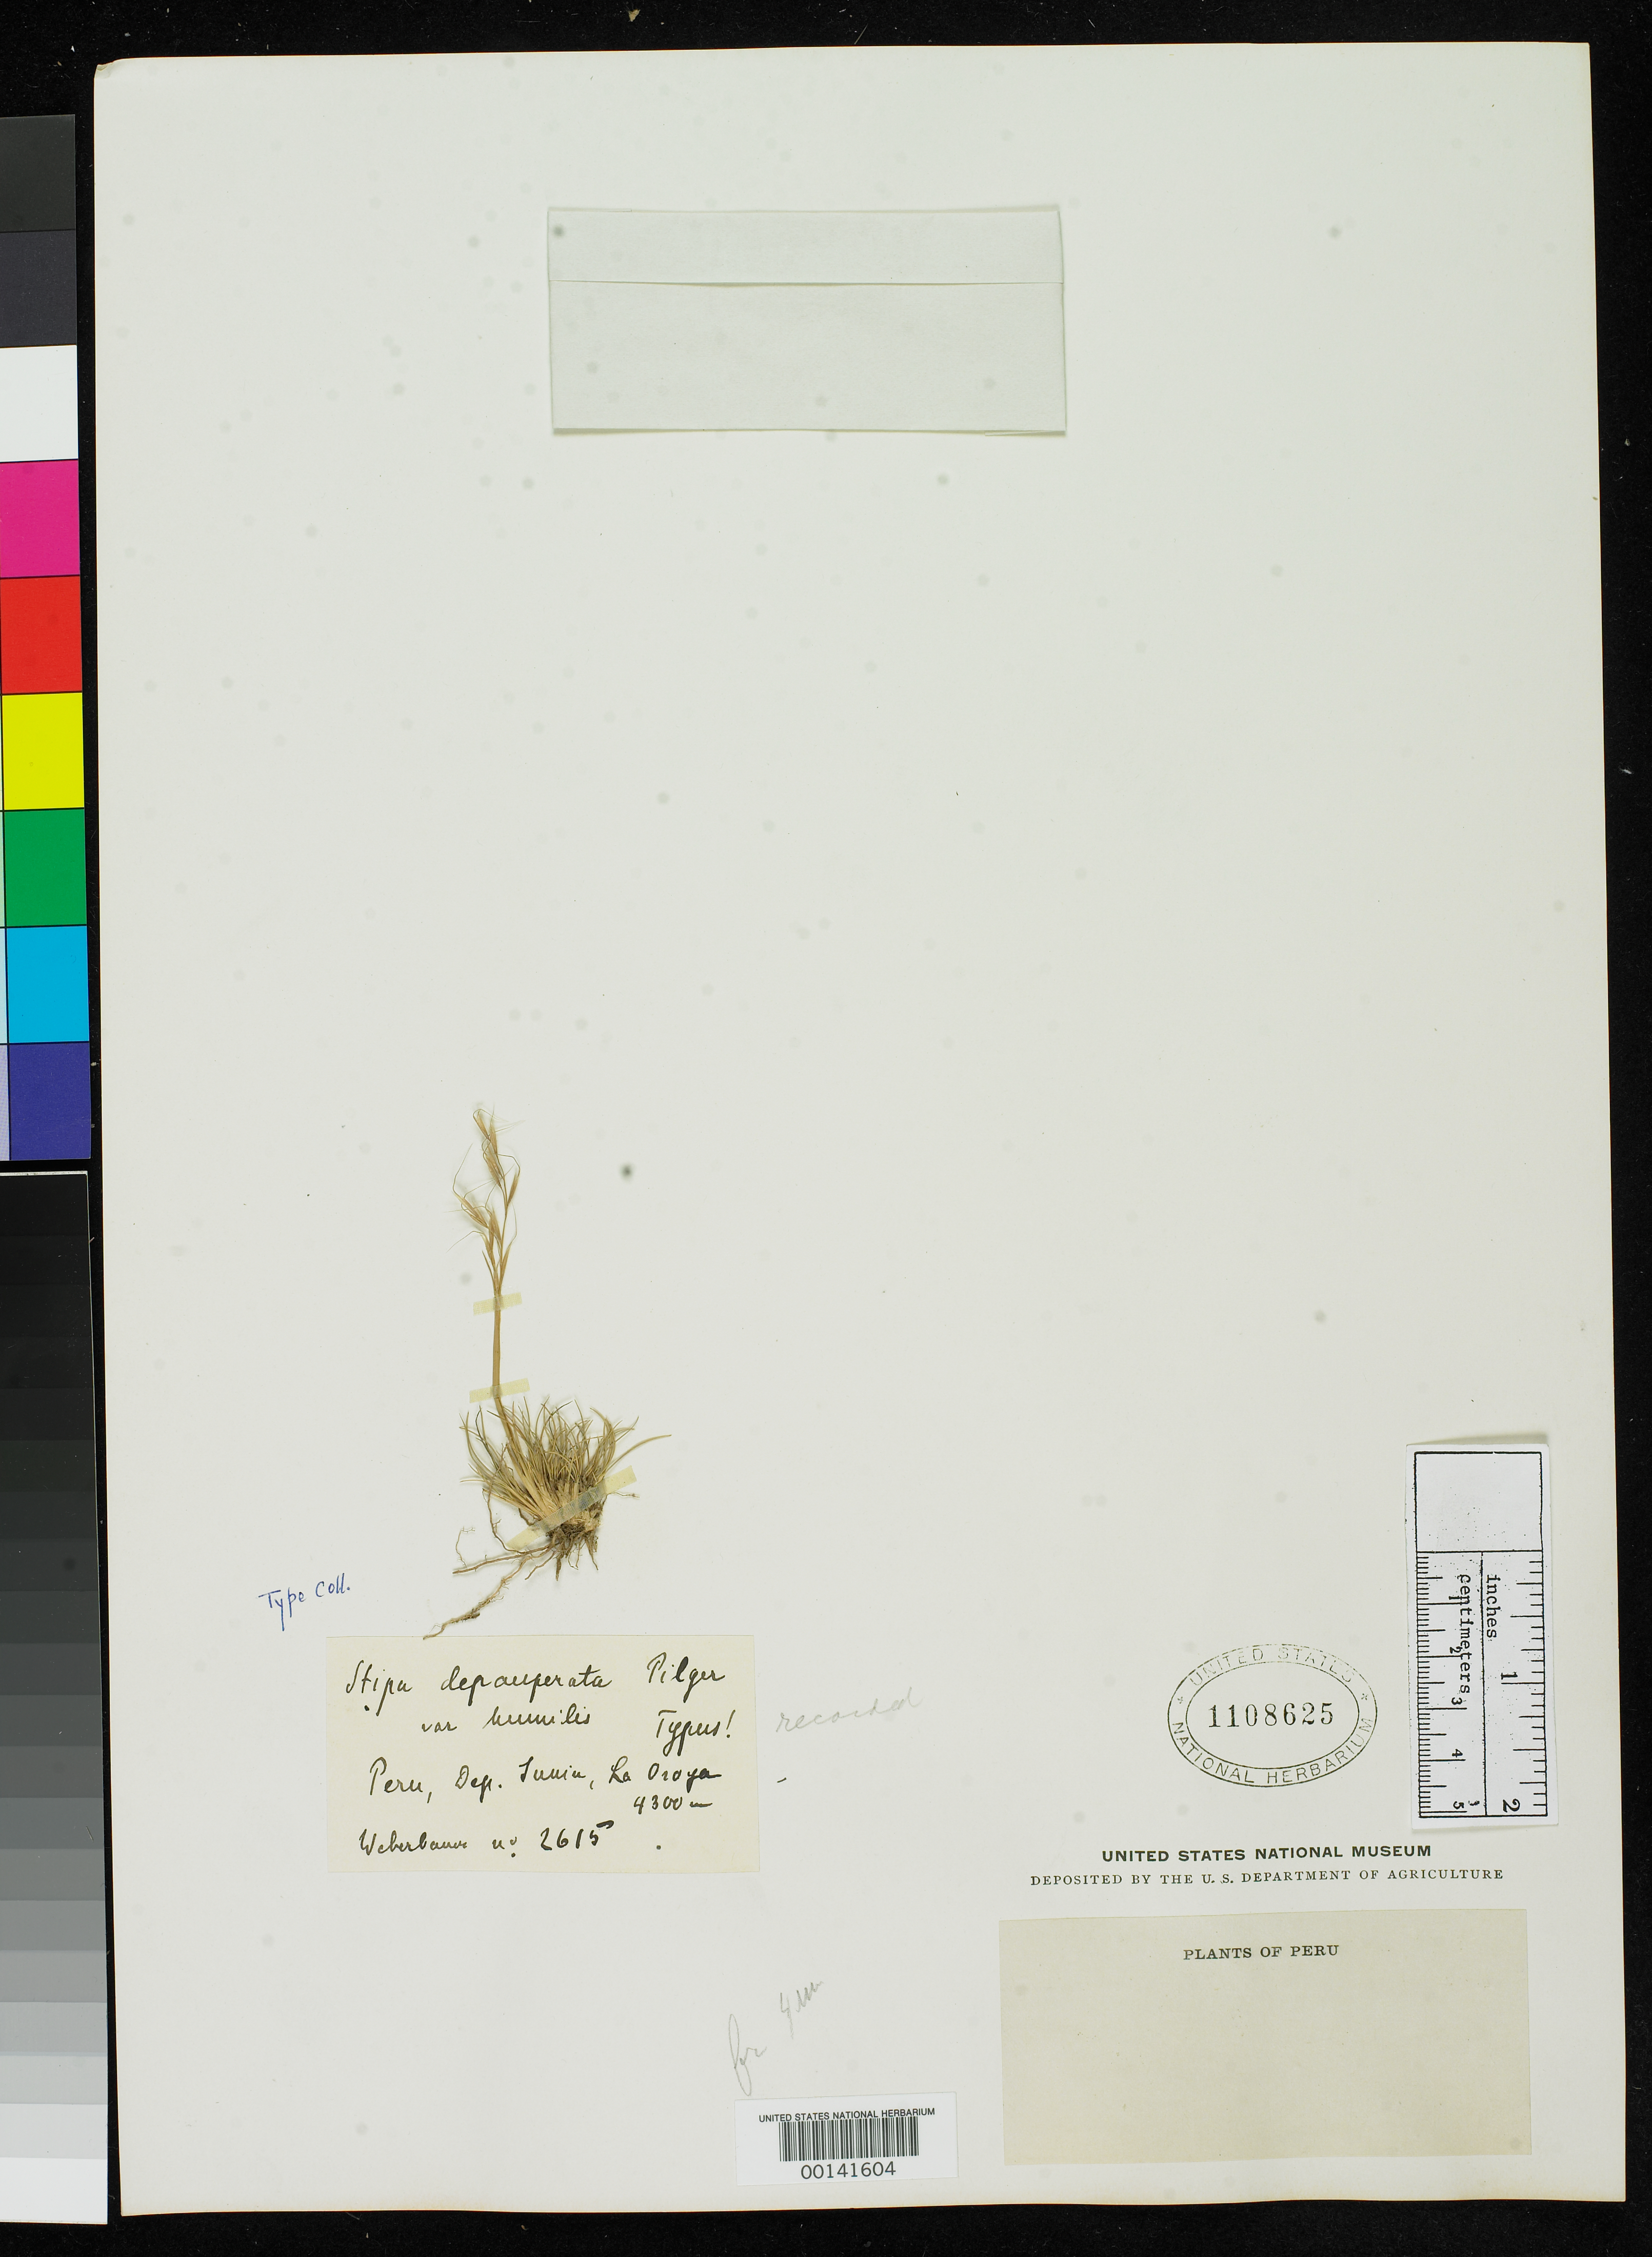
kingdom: Plantae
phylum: Tracheophyta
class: Liliopsida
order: Poales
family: Poaceae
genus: Stipa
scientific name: Stipa depauperata var. humilis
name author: Pilg. in Engl.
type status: Isotype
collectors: A. Weberbauer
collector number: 2615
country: Peru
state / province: Junín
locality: La Oroya polster und rosettenpflanzematte.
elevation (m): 4300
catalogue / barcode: US 1108625